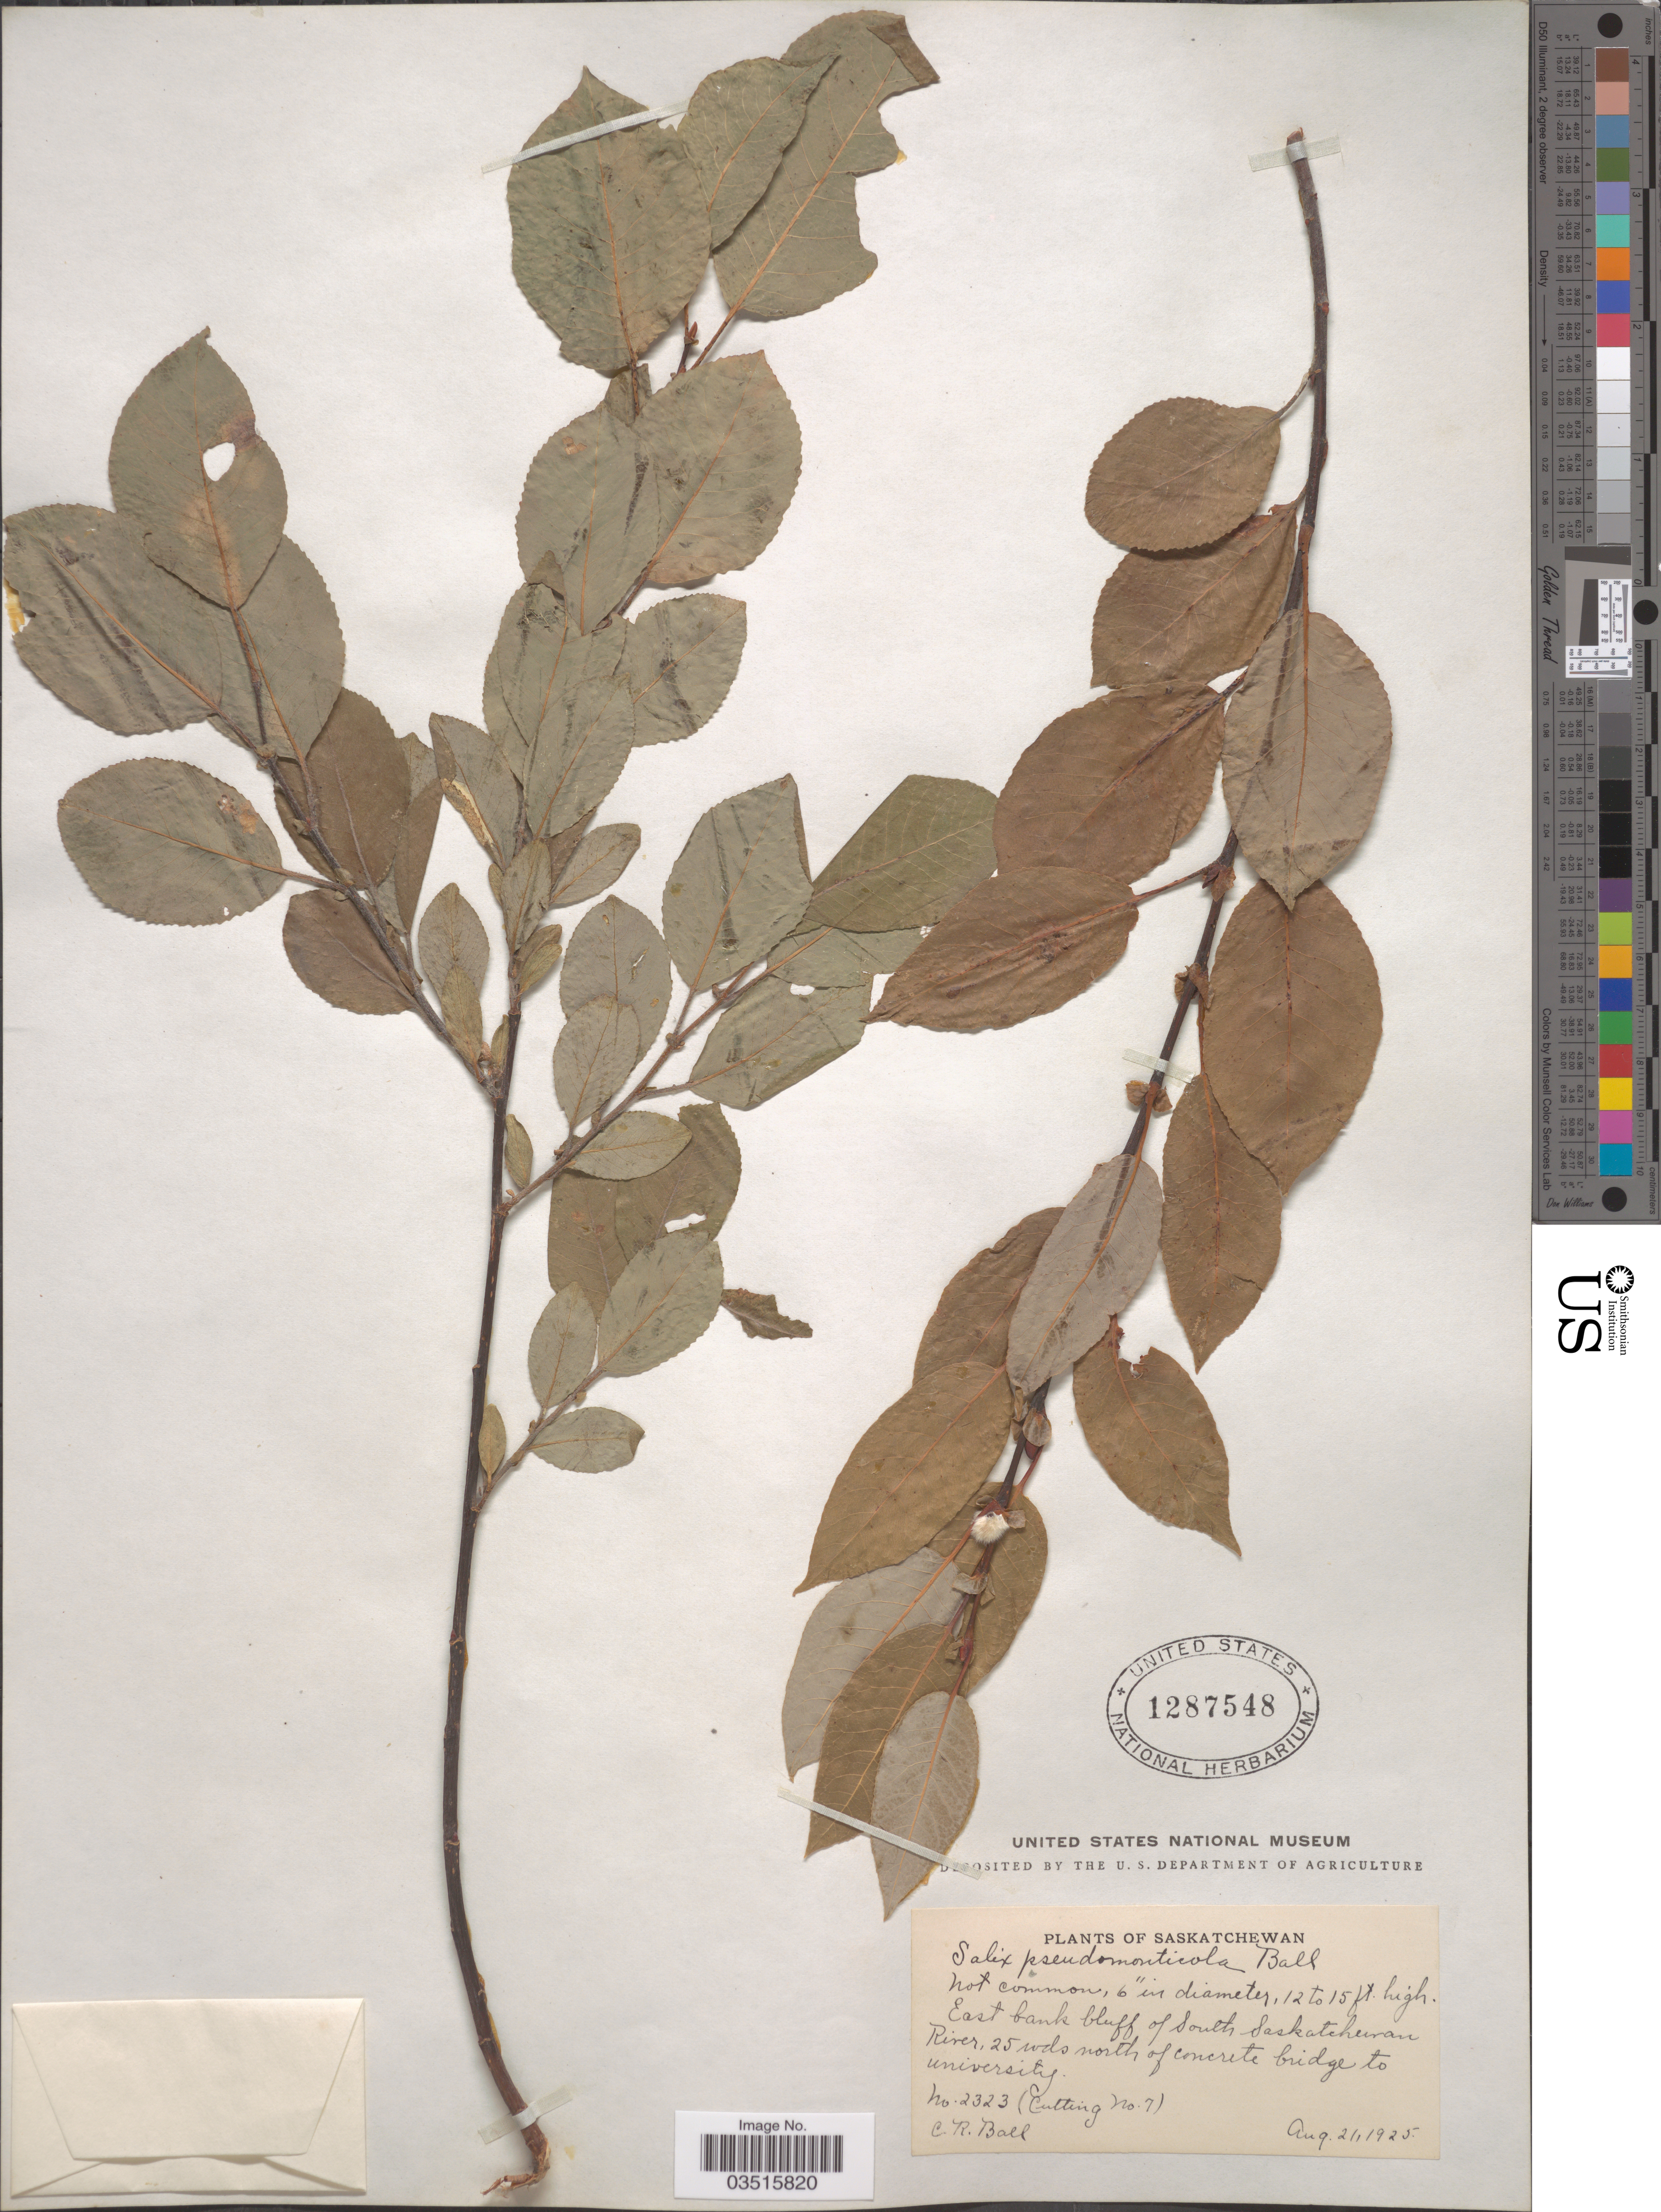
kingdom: Plantae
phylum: Tracheophyta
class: Magnoliopsida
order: Malpighiales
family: Salicaceae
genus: Salix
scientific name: Salix monticola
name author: Bebb.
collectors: C. R. Ball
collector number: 2323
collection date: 1925-08-21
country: Canada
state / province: Saskatchewan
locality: East bank bluff of South Saskatchewan River, 25 wds north of concrete bridge to university.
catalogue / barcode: US 1287548